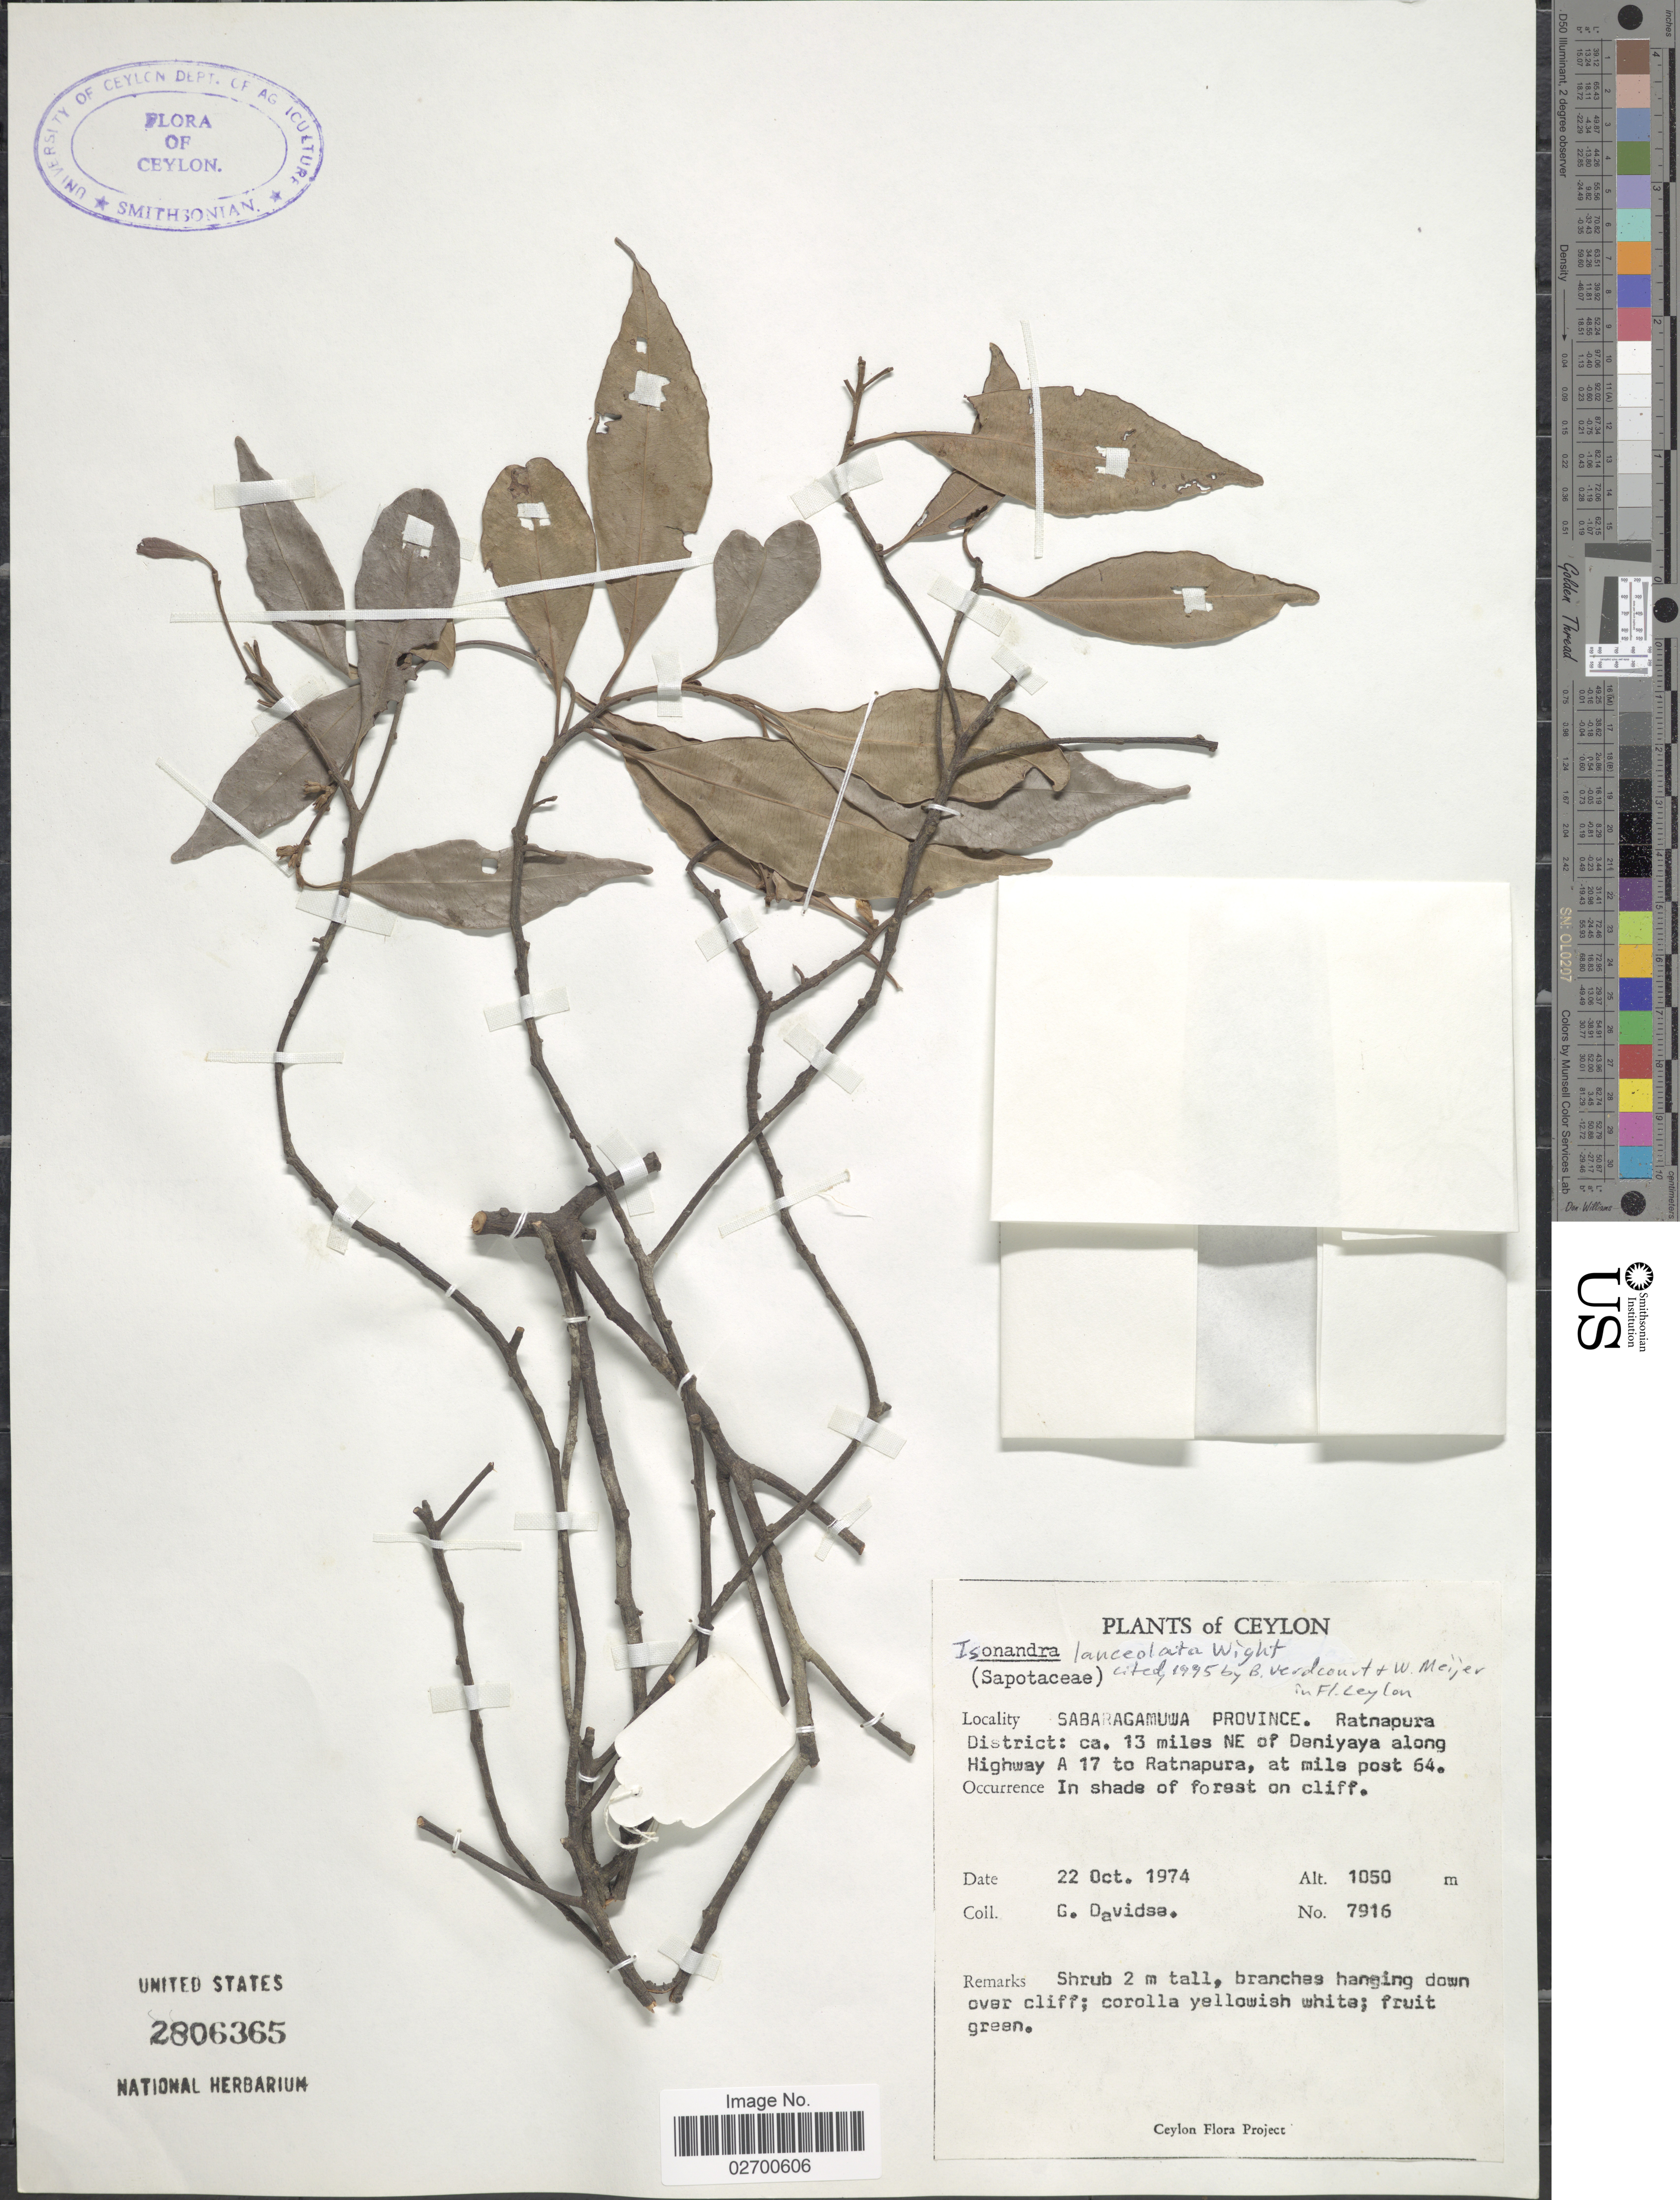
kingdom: Plantae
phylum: Tracheophyta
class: Magnoliopsida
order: Ericales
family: Sapotaceae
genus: Isonandra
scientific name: Isonandra lanceolata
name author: Wight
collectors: G. Davidse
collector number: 7916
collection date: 1974-10-22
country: Sri Lanka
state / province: Sabaragamuwa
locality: Sabaragamuwa Province. Ratnapura District: ca. 13 miles NE of Deniyaya along Highway A 17 to Ratnapura, at mile post 64. Ceylon.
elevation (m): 1050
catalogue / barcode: US 2806365